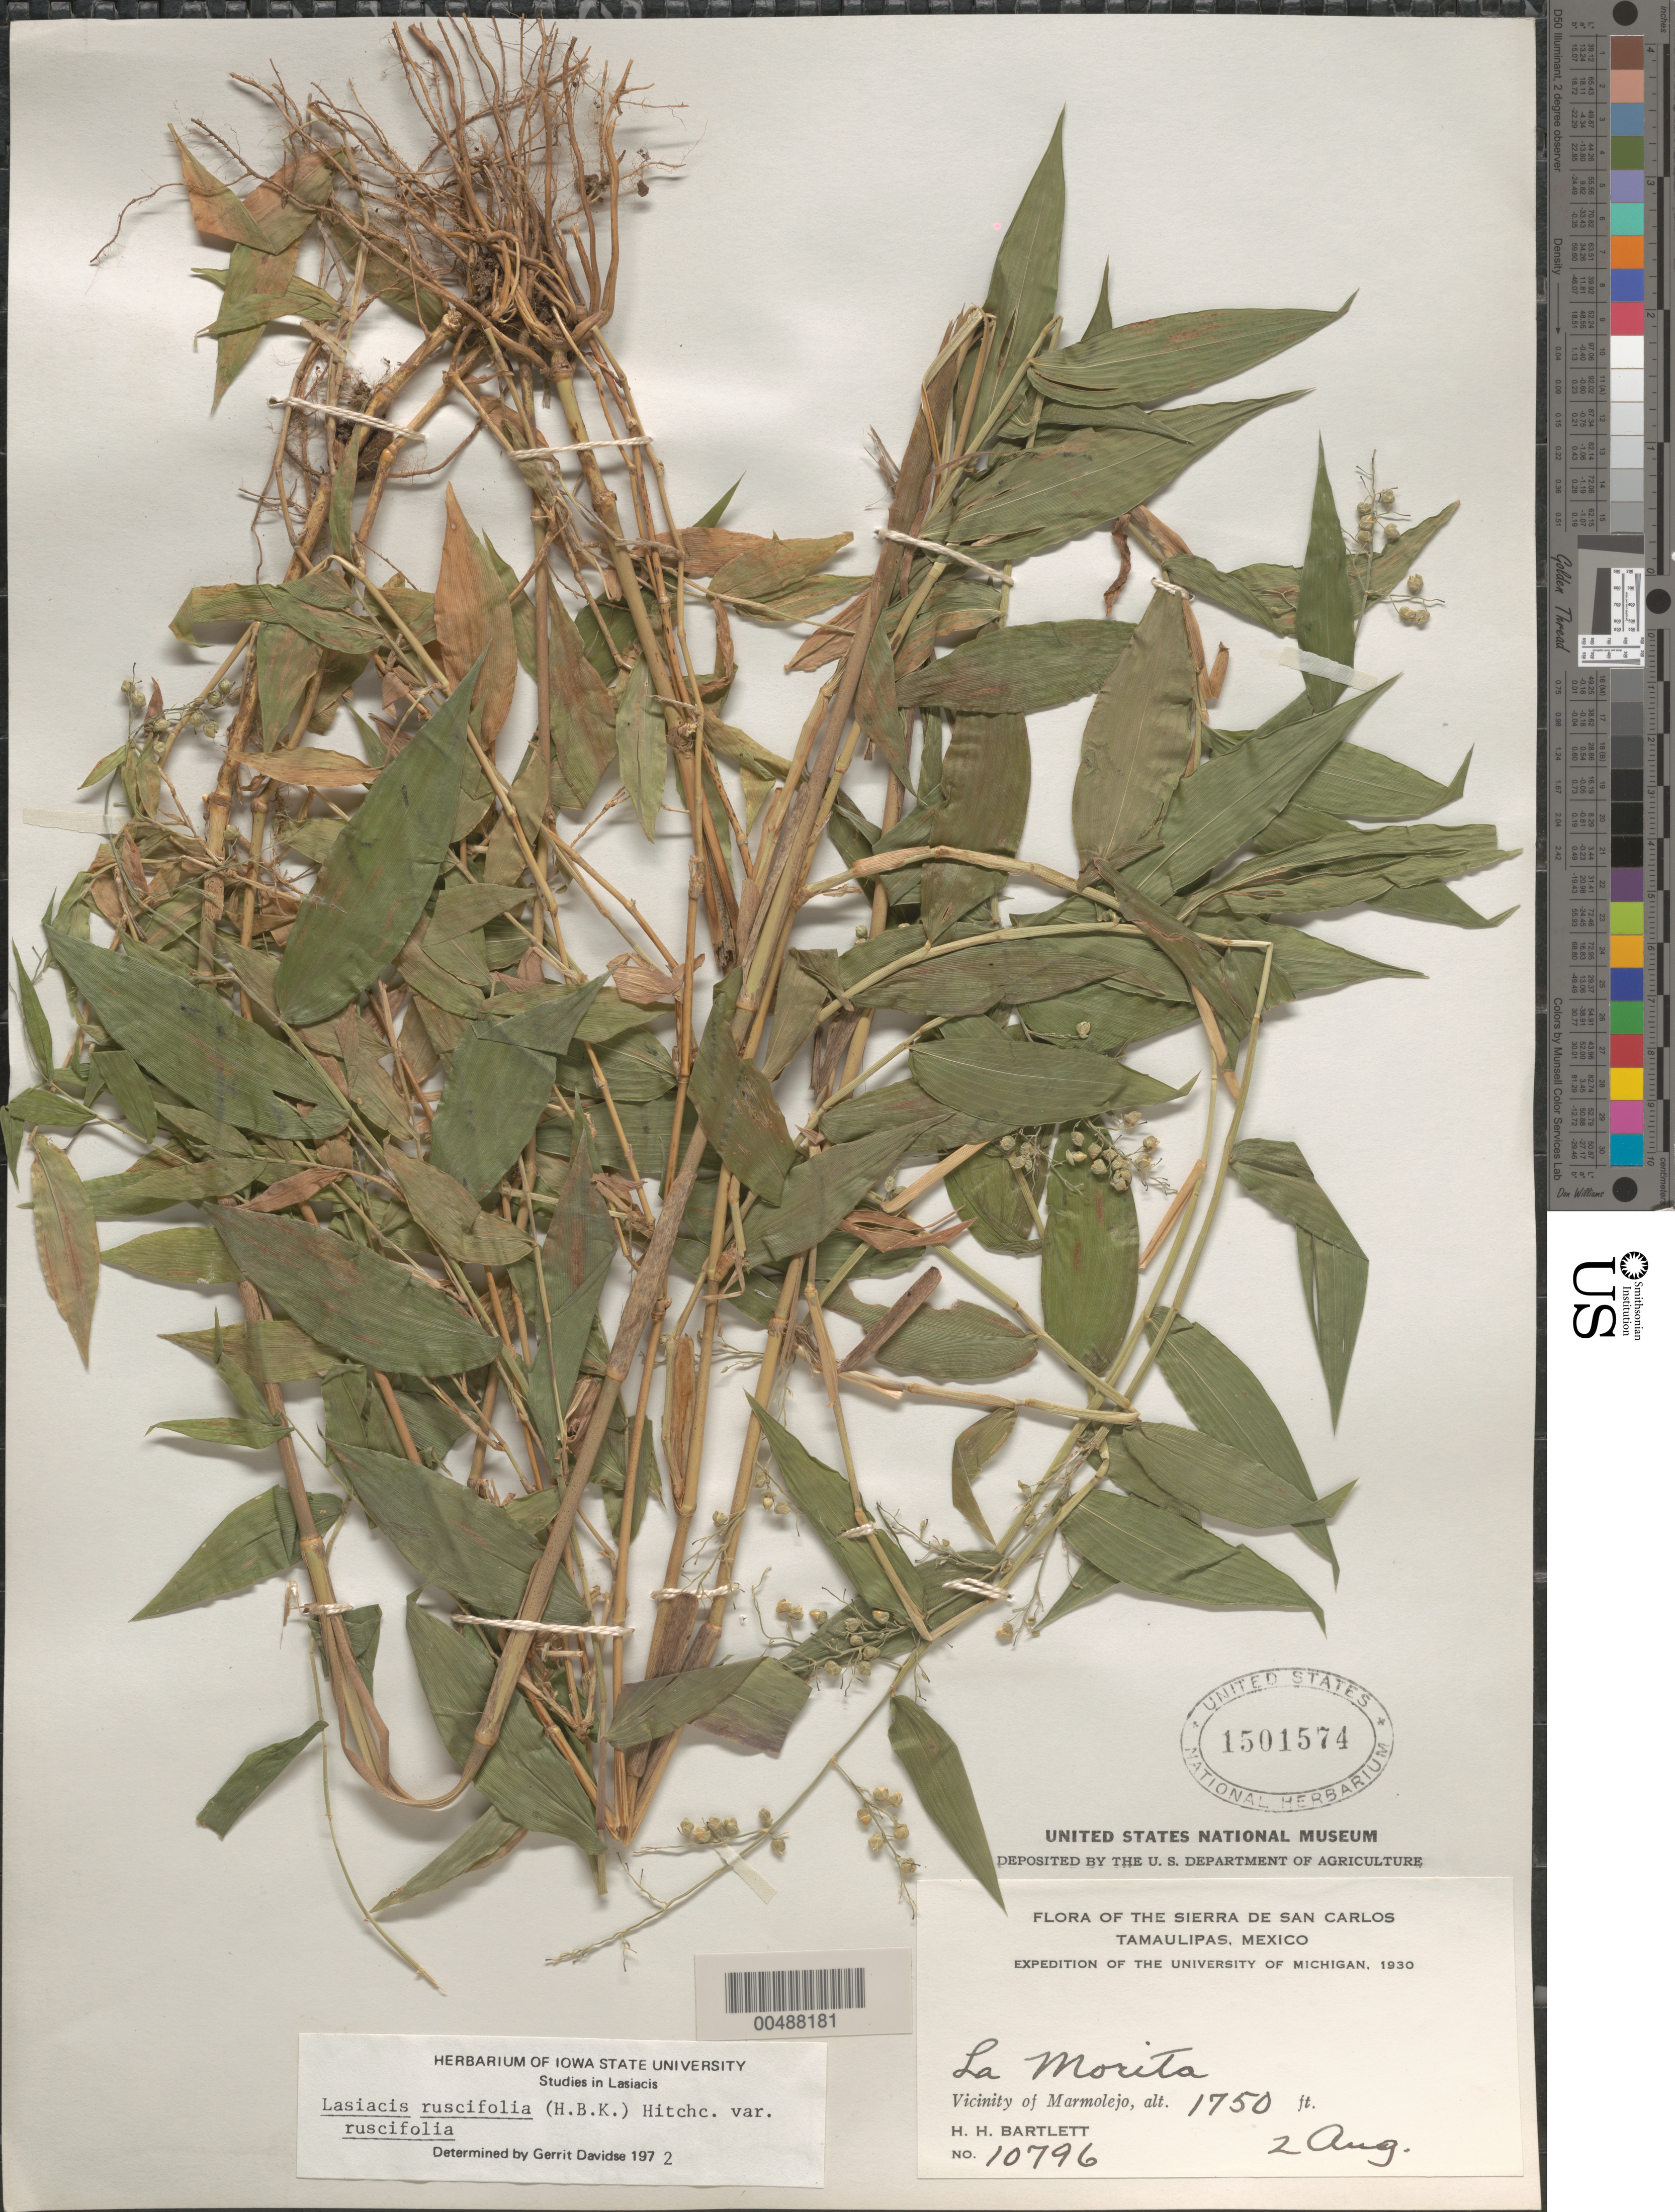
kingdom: Plantae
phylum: Tracheophyta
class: Liliopsida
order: Poales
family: Poaceae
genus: Lasiacis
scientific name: Lasiacis ruscifolia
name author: (Kunth) Hitchc.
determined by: Davidse, Gerrit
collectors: H. H. Bartlett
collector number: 10796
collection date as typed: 2 Aug 1930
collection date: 1930-08-02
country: Mexico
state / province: Tamaulipas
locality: Sierra de San Carlos, La Morita, vicinity of Marmolejo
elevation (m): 533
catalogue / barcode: US 1501574